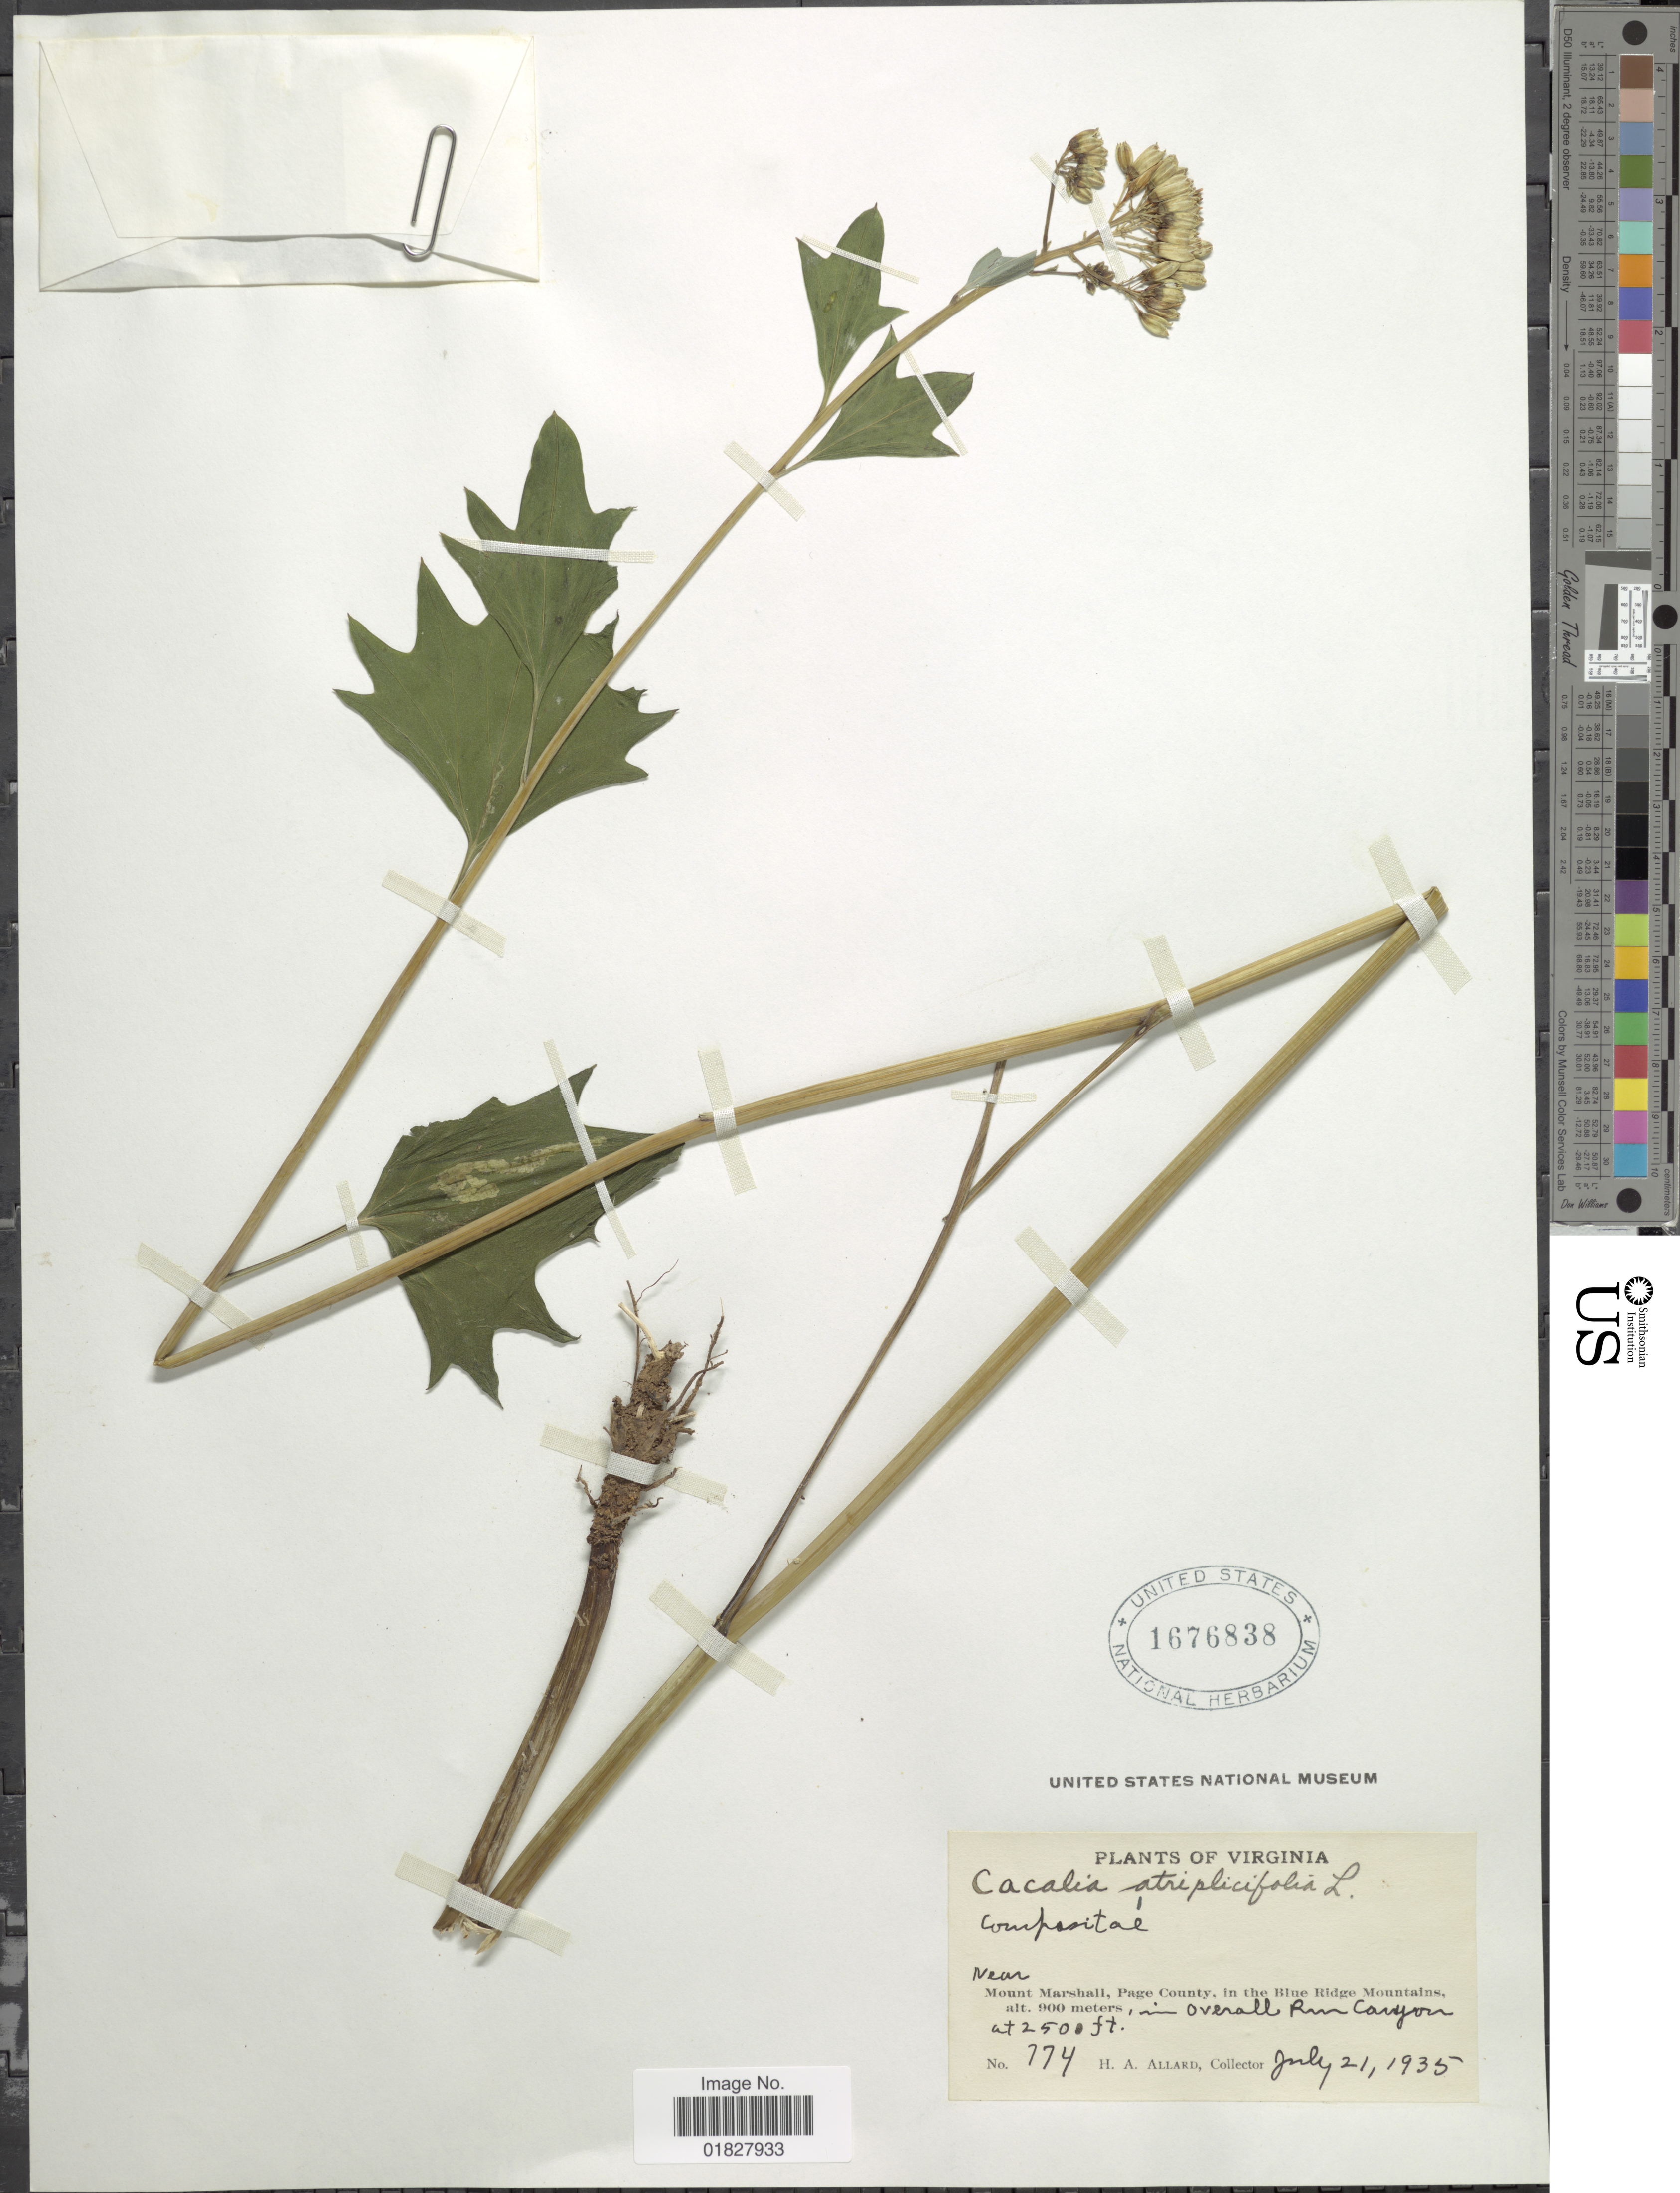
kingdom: Plantae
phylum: Tracheophyta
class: Magnoliopsida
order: Asterales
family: Asteraceae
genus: Arnoglossum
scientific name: Arnoglossum atriplicifolium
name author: (L.) H. Rob.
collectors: H. A. Allard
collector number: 774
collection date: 1935-07-21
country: United States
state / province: Virginia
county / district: Page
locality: Near Mount Marshall, in the Blue Ridge Mountains, Overall Run Canyon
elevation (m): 274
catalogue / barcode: US 1676838